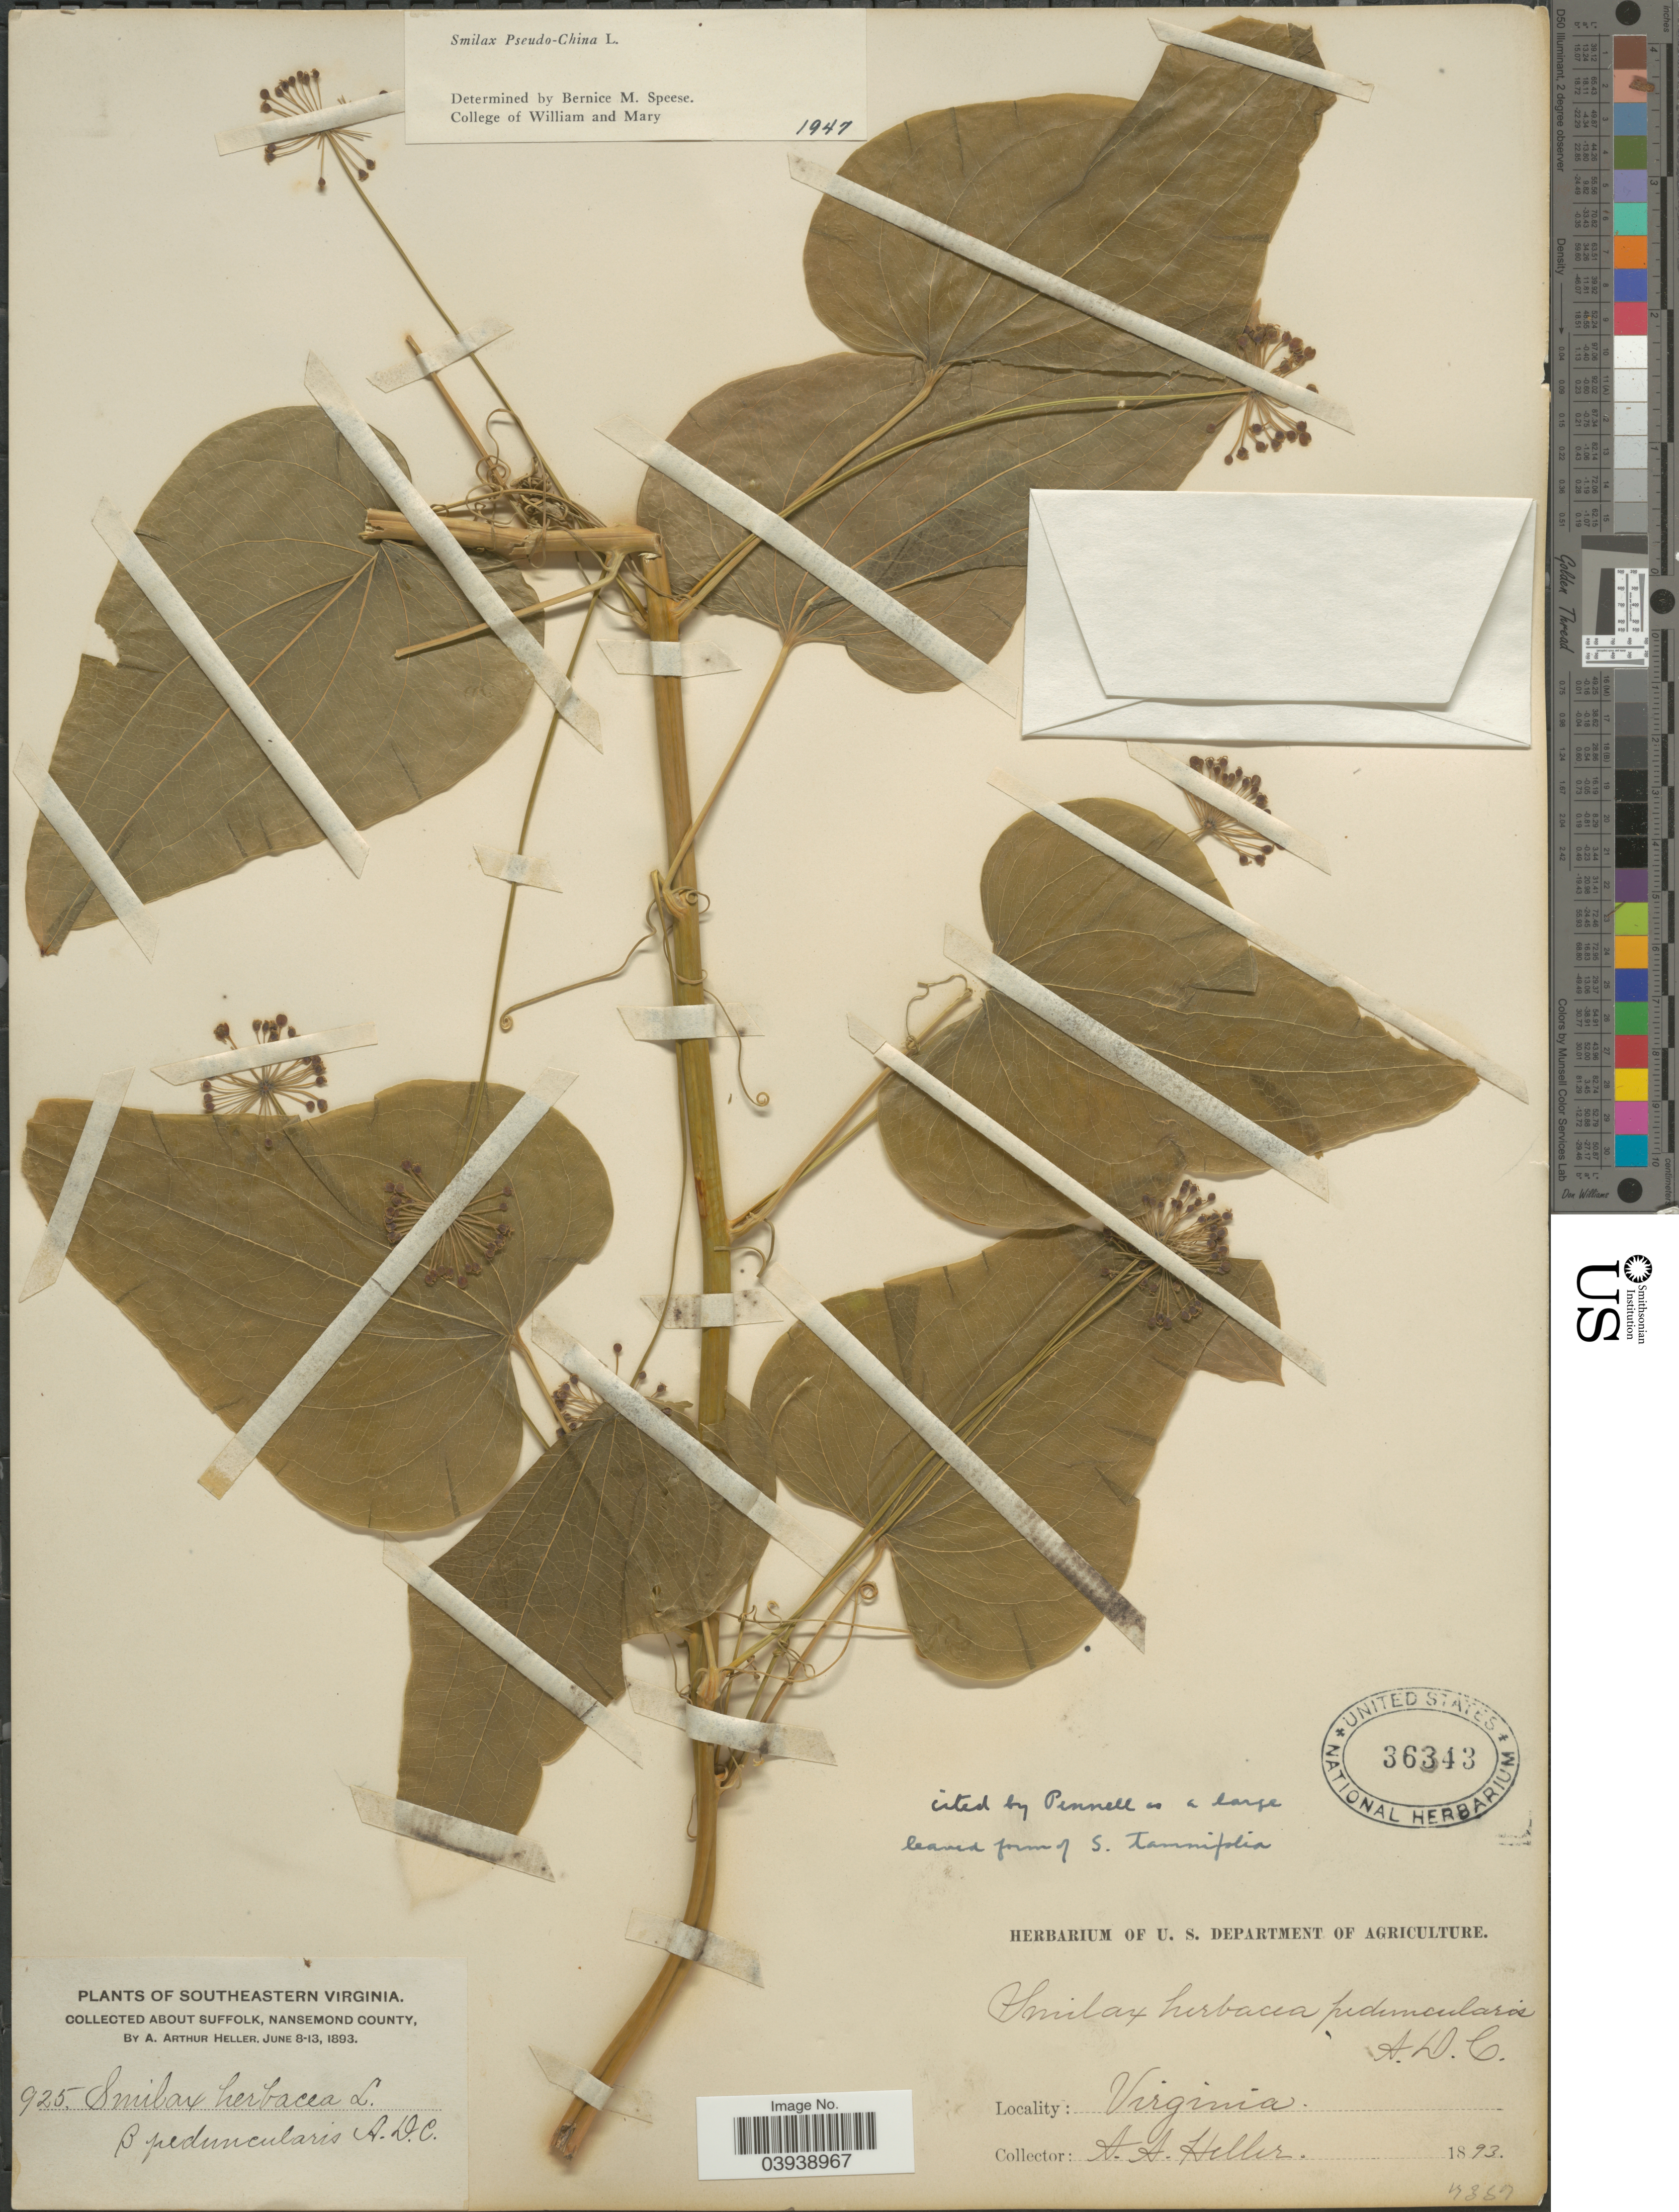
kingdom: Plantae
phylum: Tracheophyta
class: Liliopsida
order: Liliales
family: Smilacaceae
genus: Smilax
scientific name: Smilax pseudochina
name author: L.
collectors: A. A. Heller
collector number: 925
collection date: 1893-06-08/1893-06-13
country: United States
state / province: Virginia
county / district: City of Suffolk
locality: Southeastern Virginia. About Suffolk, Nansemond County.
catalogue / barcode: US 36343